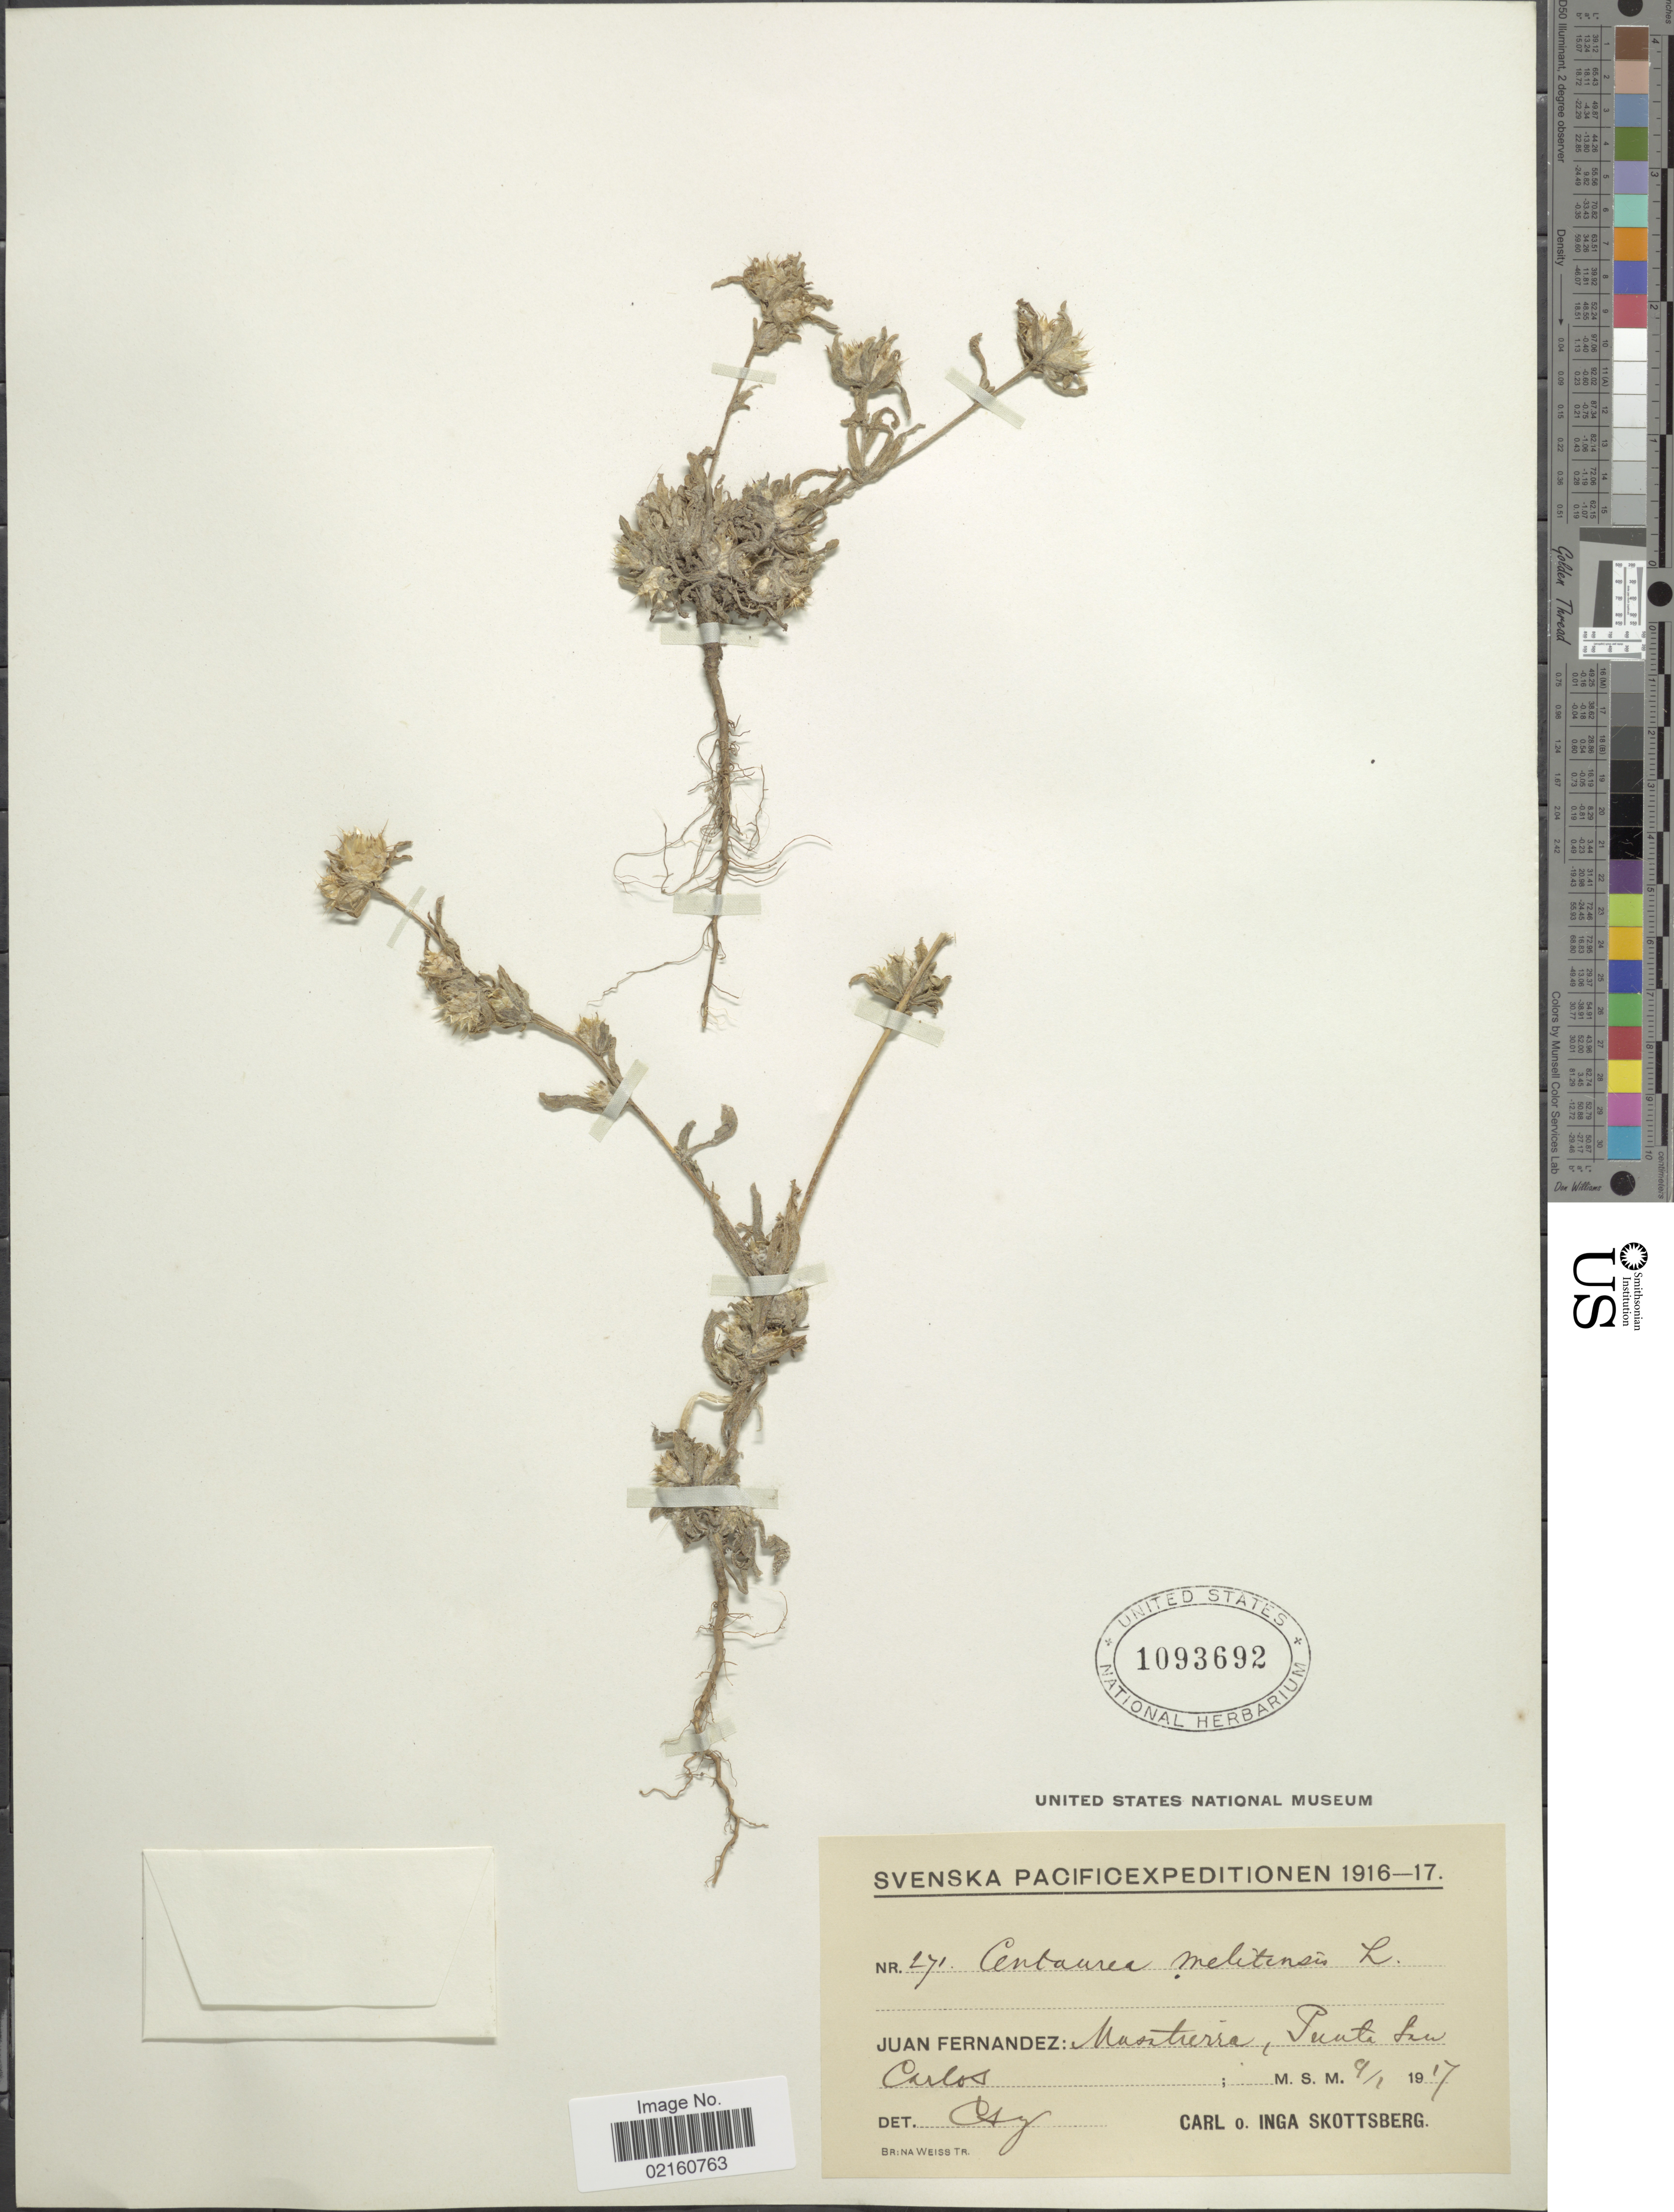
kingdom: Plantae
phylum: Tracheophyta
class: Magnoliopsida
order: Asterales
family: Asteraceae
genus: Centaurea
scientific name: Centaurea melitensis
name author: L.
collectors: C. Skottsberg & I. Skottsberg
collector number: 271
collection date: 1917-01-09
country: Chile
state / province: Valparaíso (V)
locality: Juan Fernandez, Masatierra, Punta San Carlos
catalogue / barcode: US 1093692